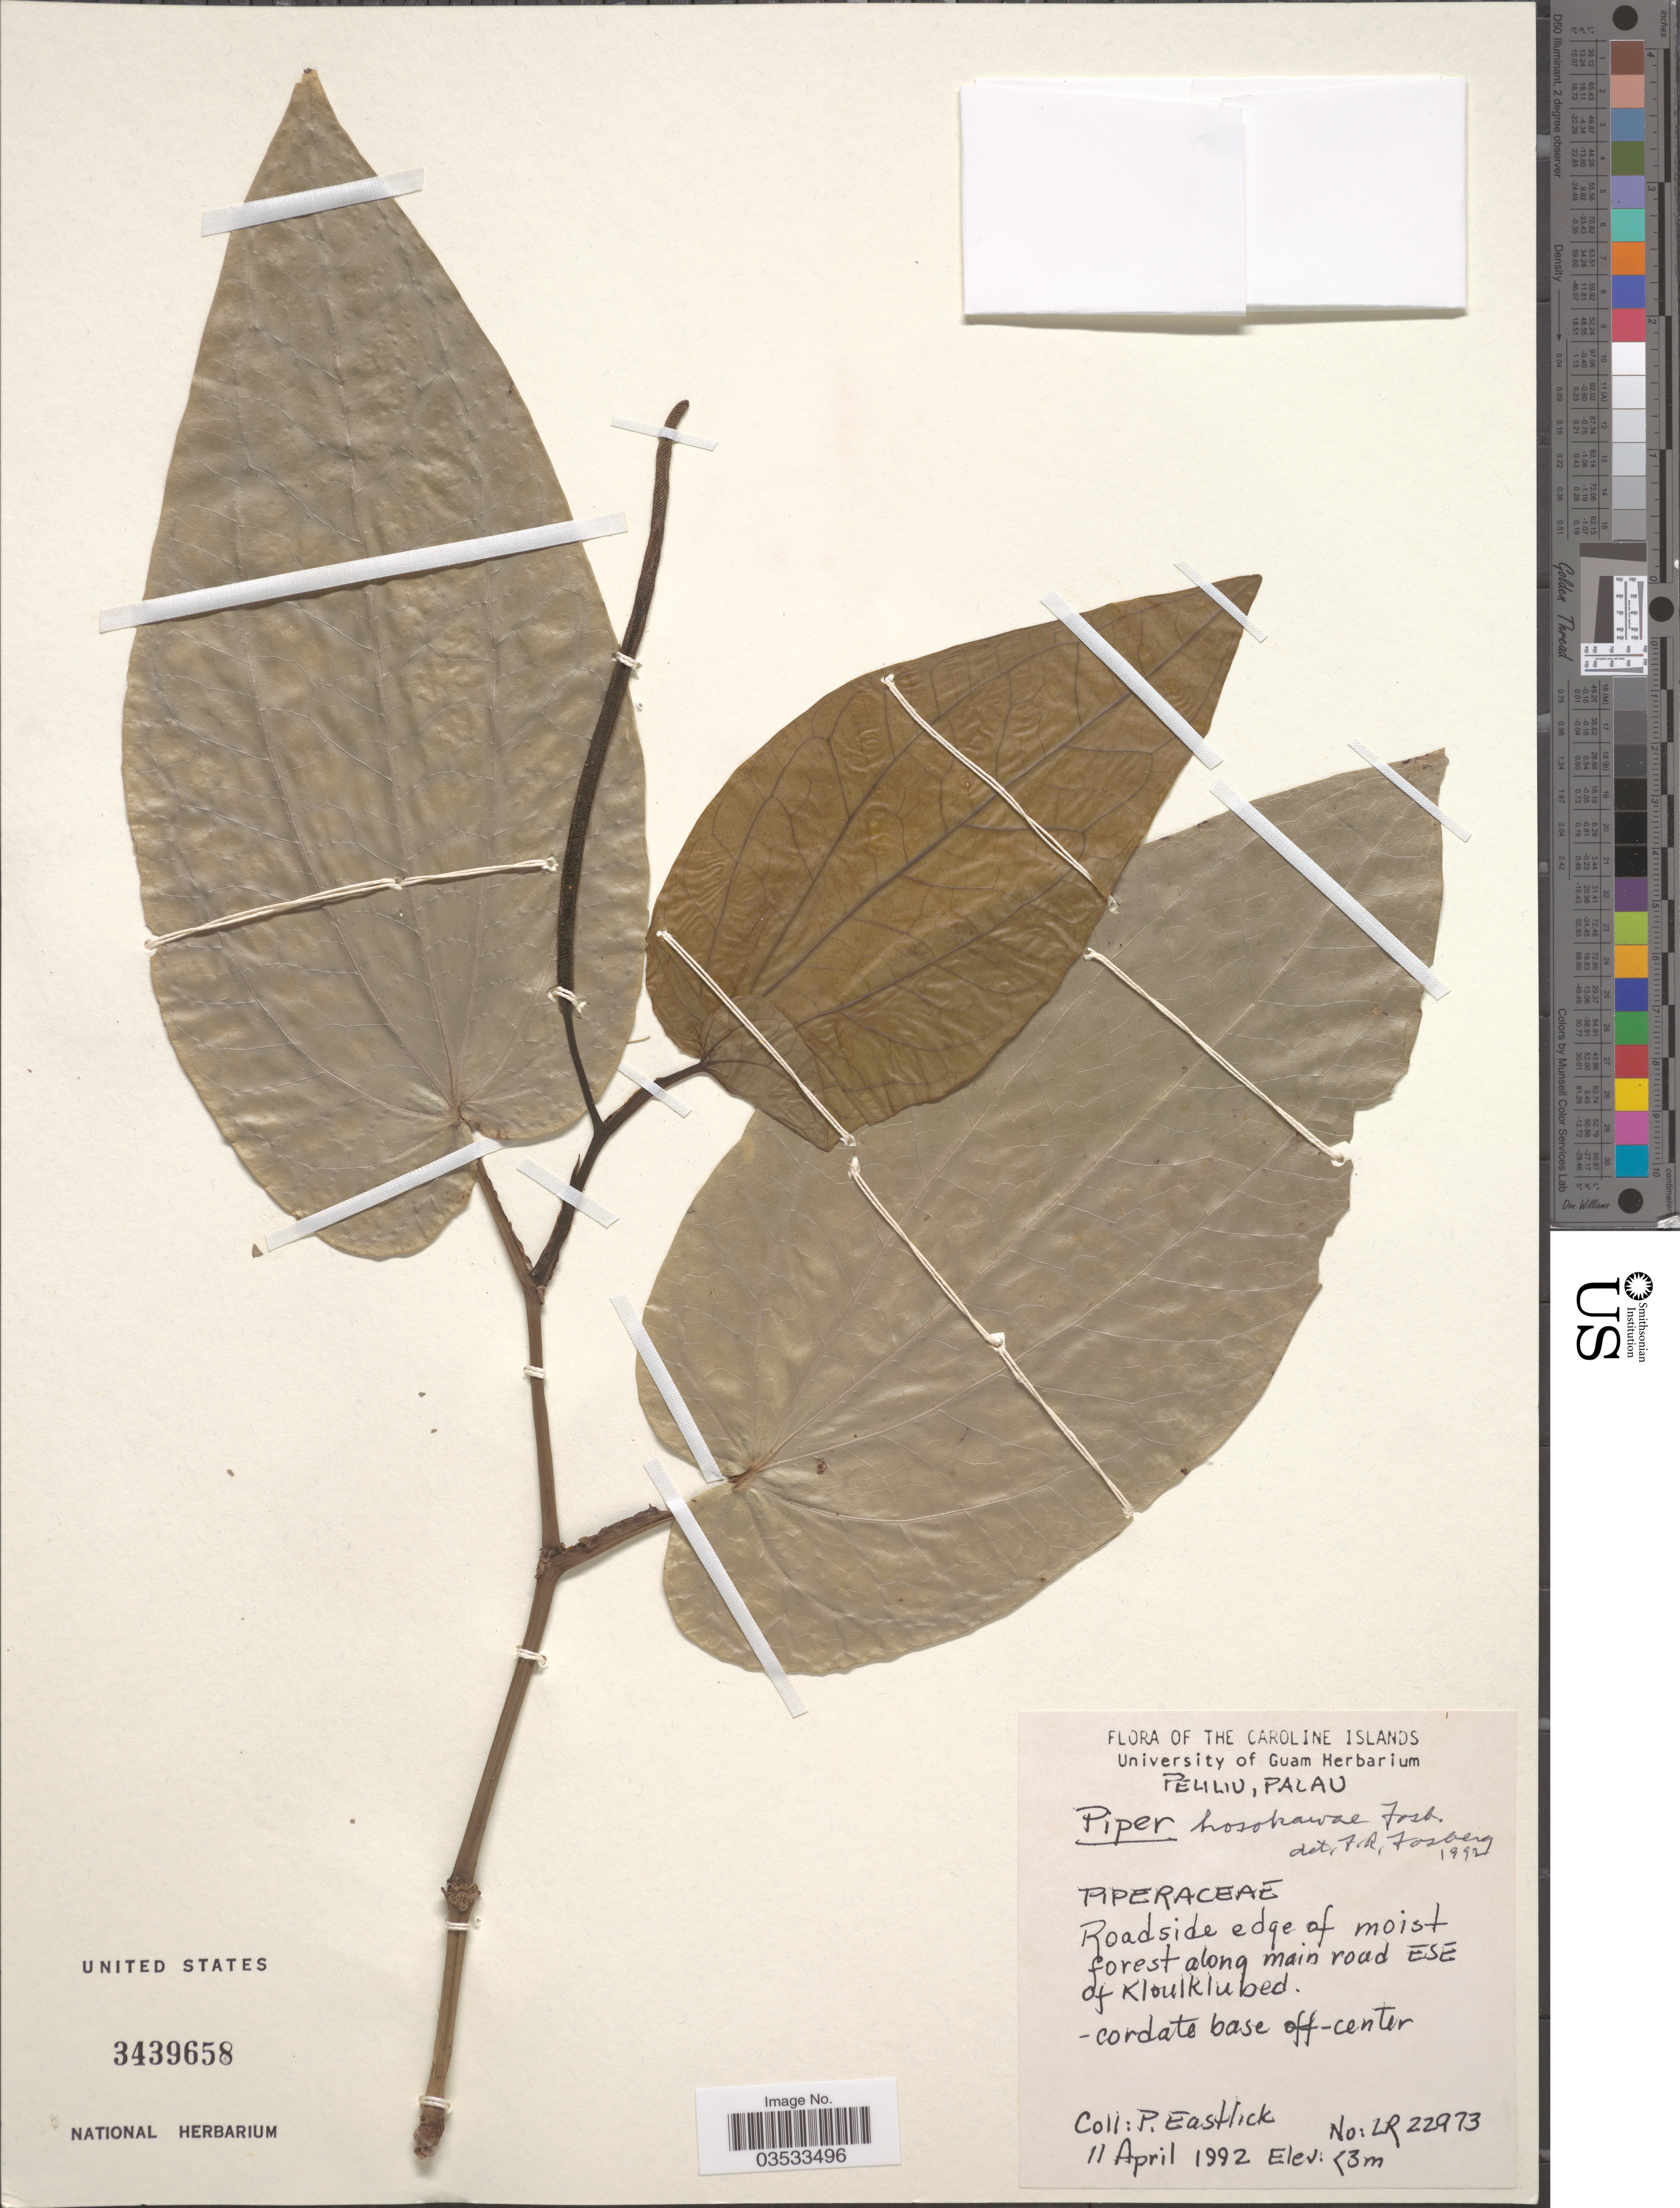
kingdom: Plantae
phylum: Tracheophyta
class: Magnoliopsida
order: Piperales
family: Piperaceae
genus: Piper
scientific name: Piper hosokawae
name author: Fosberg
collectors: P. Eastlick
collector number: LR22973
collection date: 1992-04-11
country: Palau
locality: The Caroline Islands. Peleliu, Palau. Along main road ESE of Kloulklubed. Cordate base off-center.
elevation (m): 3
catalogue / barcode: US 3439658